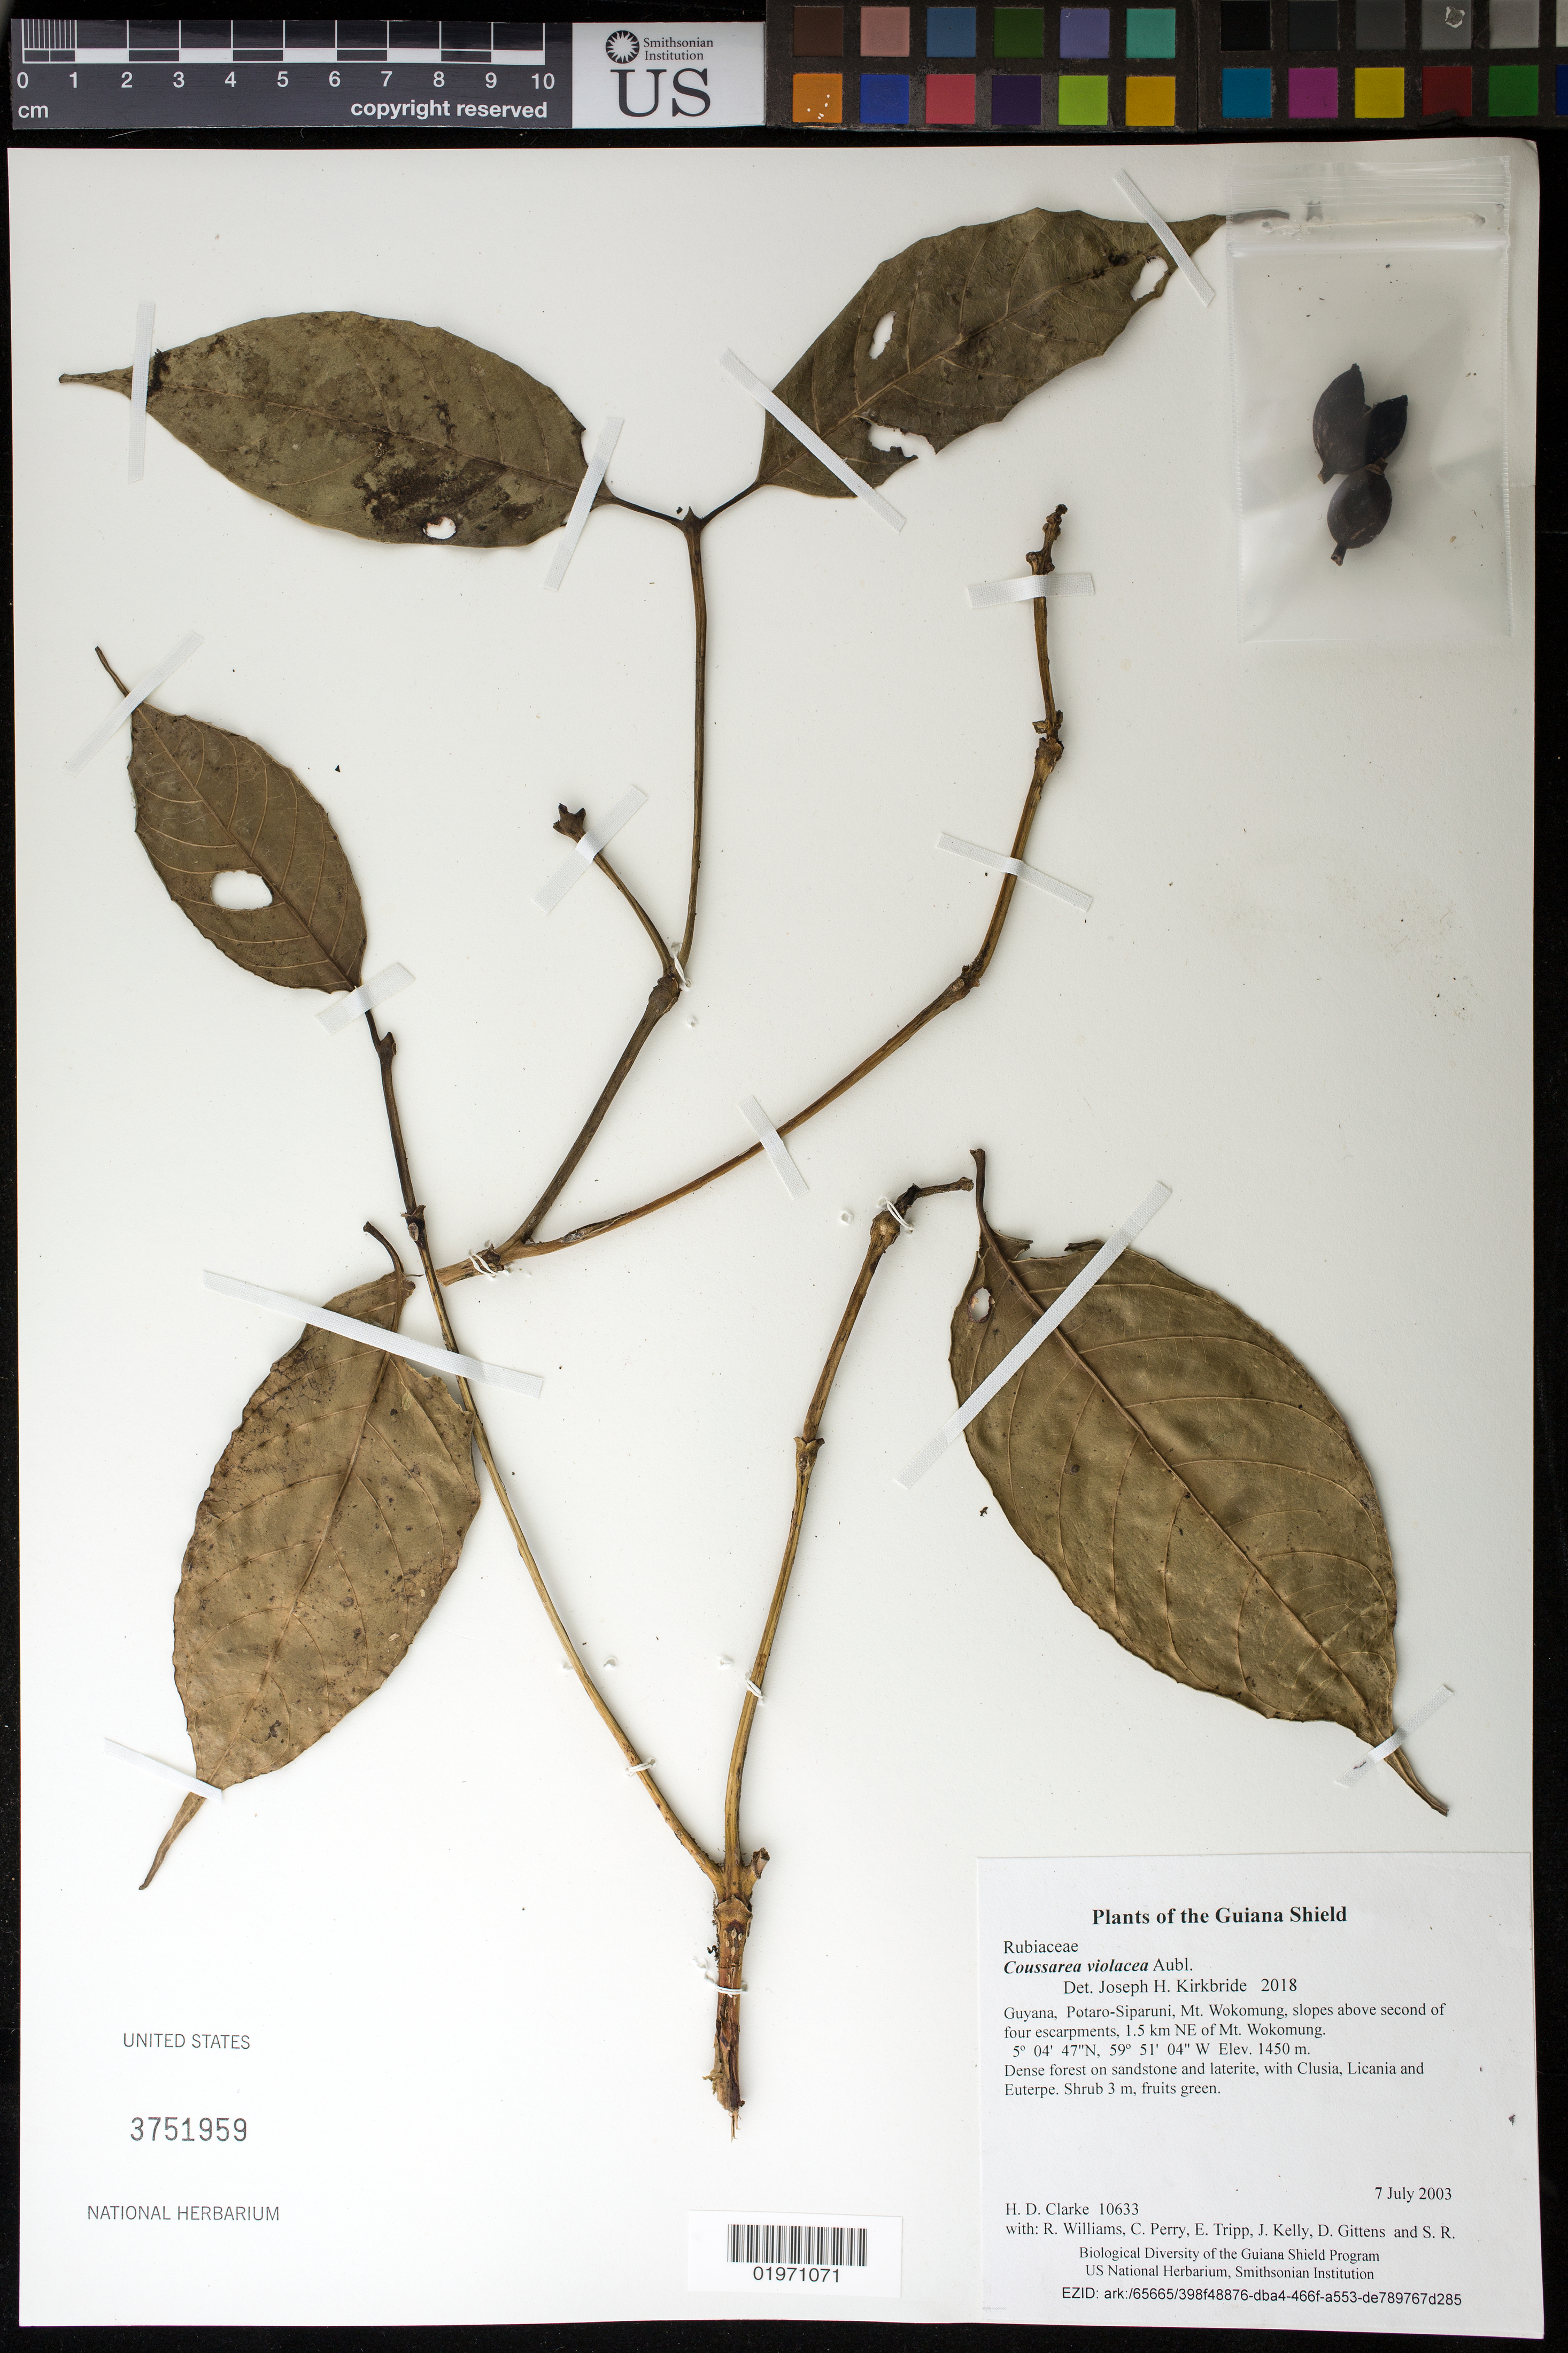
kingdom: Plantae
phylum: Tracheophyta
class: Magnoliopsida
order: Gentianales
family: Rubiaceae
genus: Coussarea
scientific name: Coussarea violacea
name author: Aubl.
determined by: Kirkbride, J. H.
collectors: H. D. Clarke, R. Williams, C. Perry, E. Tripp, J. Kelly, D. Gittens & S. R. Stern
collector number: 10633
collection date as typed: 7 July 2003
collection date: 2003-07-07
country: Guyana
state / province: Potaro-Siparuni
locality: Mt. Wokomung, slopes above second of four escarpments, 1.5 km NE of Mt. Wokomung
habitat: Dense forest on sandstone and laterite, with Clusia, Licania and Euterpe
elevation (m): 1450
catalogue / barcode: US 3751959